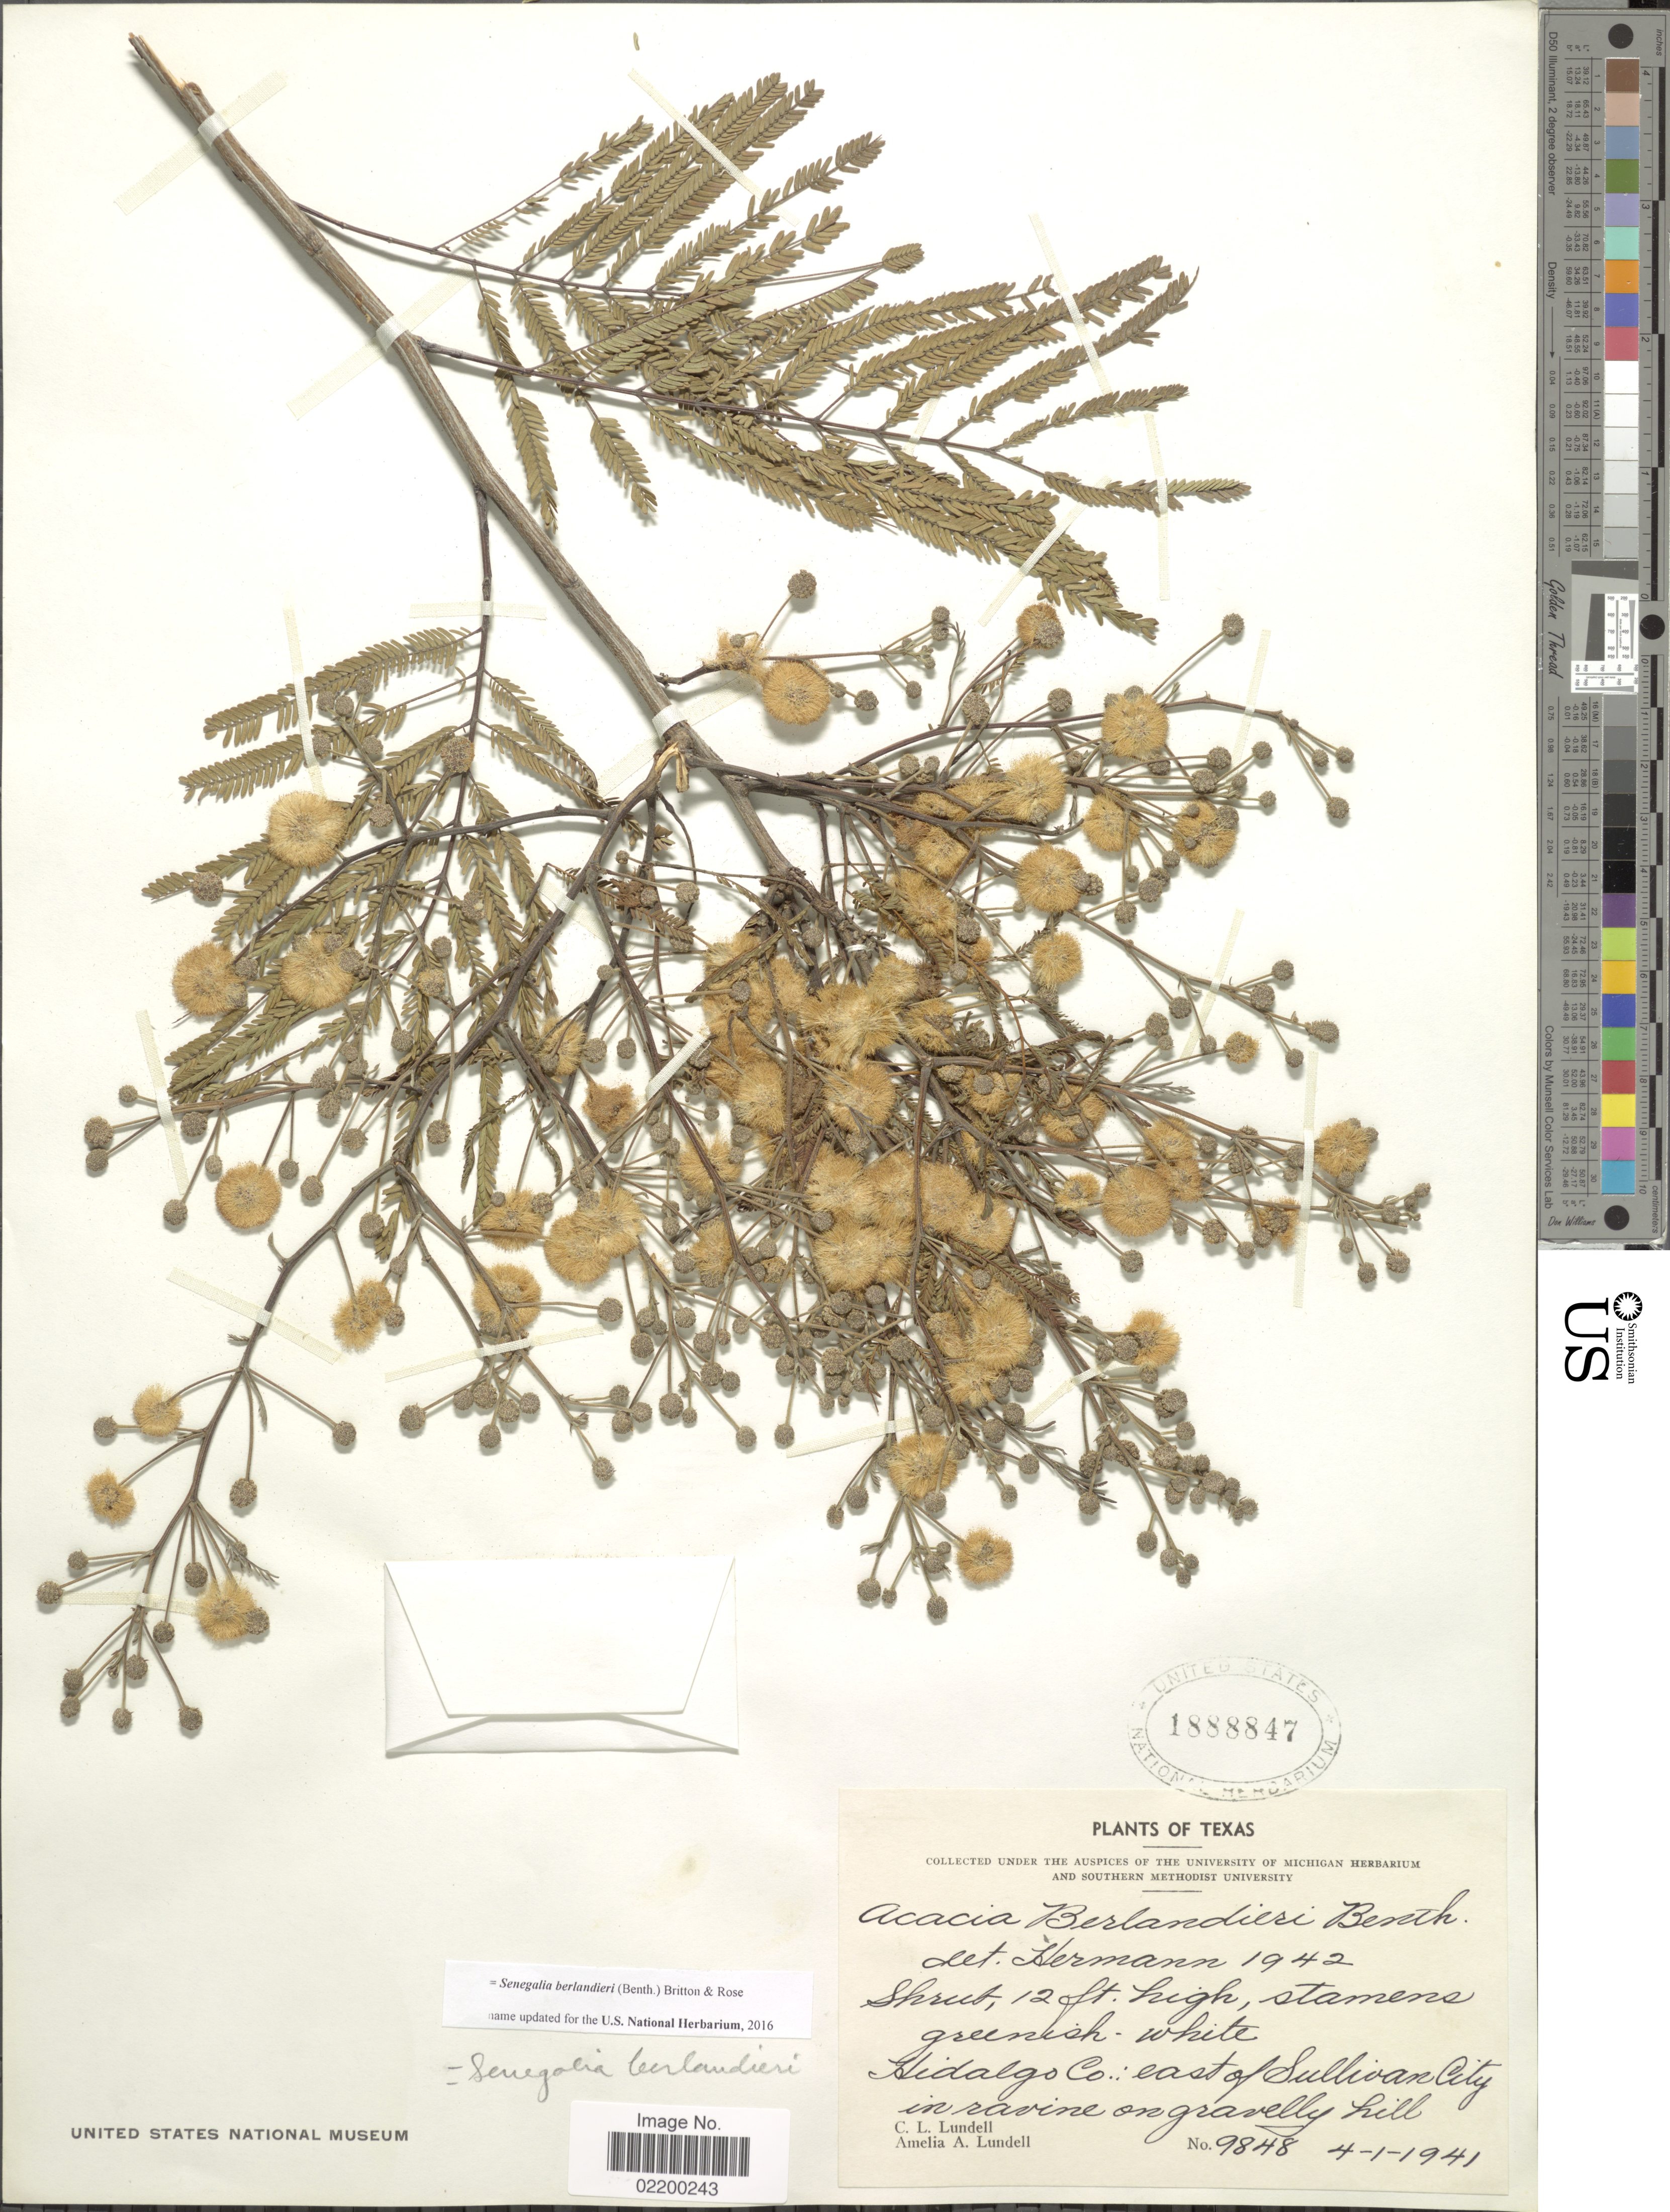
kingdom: Plantae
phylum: Tracheophyta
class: Magnoliopsida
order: Fabales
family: Fabaceae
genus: Senegalia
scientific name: Senegalia berlandieri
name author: (Benth.) Britton & Rose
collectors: C. L. Lundell & A. A. Lundell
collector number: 9848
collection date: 1941-01-04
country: United States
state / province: Texas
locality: Hidalgo Co: east of Sullivan City in ravine on gravelly hill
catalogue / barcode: US 1888847